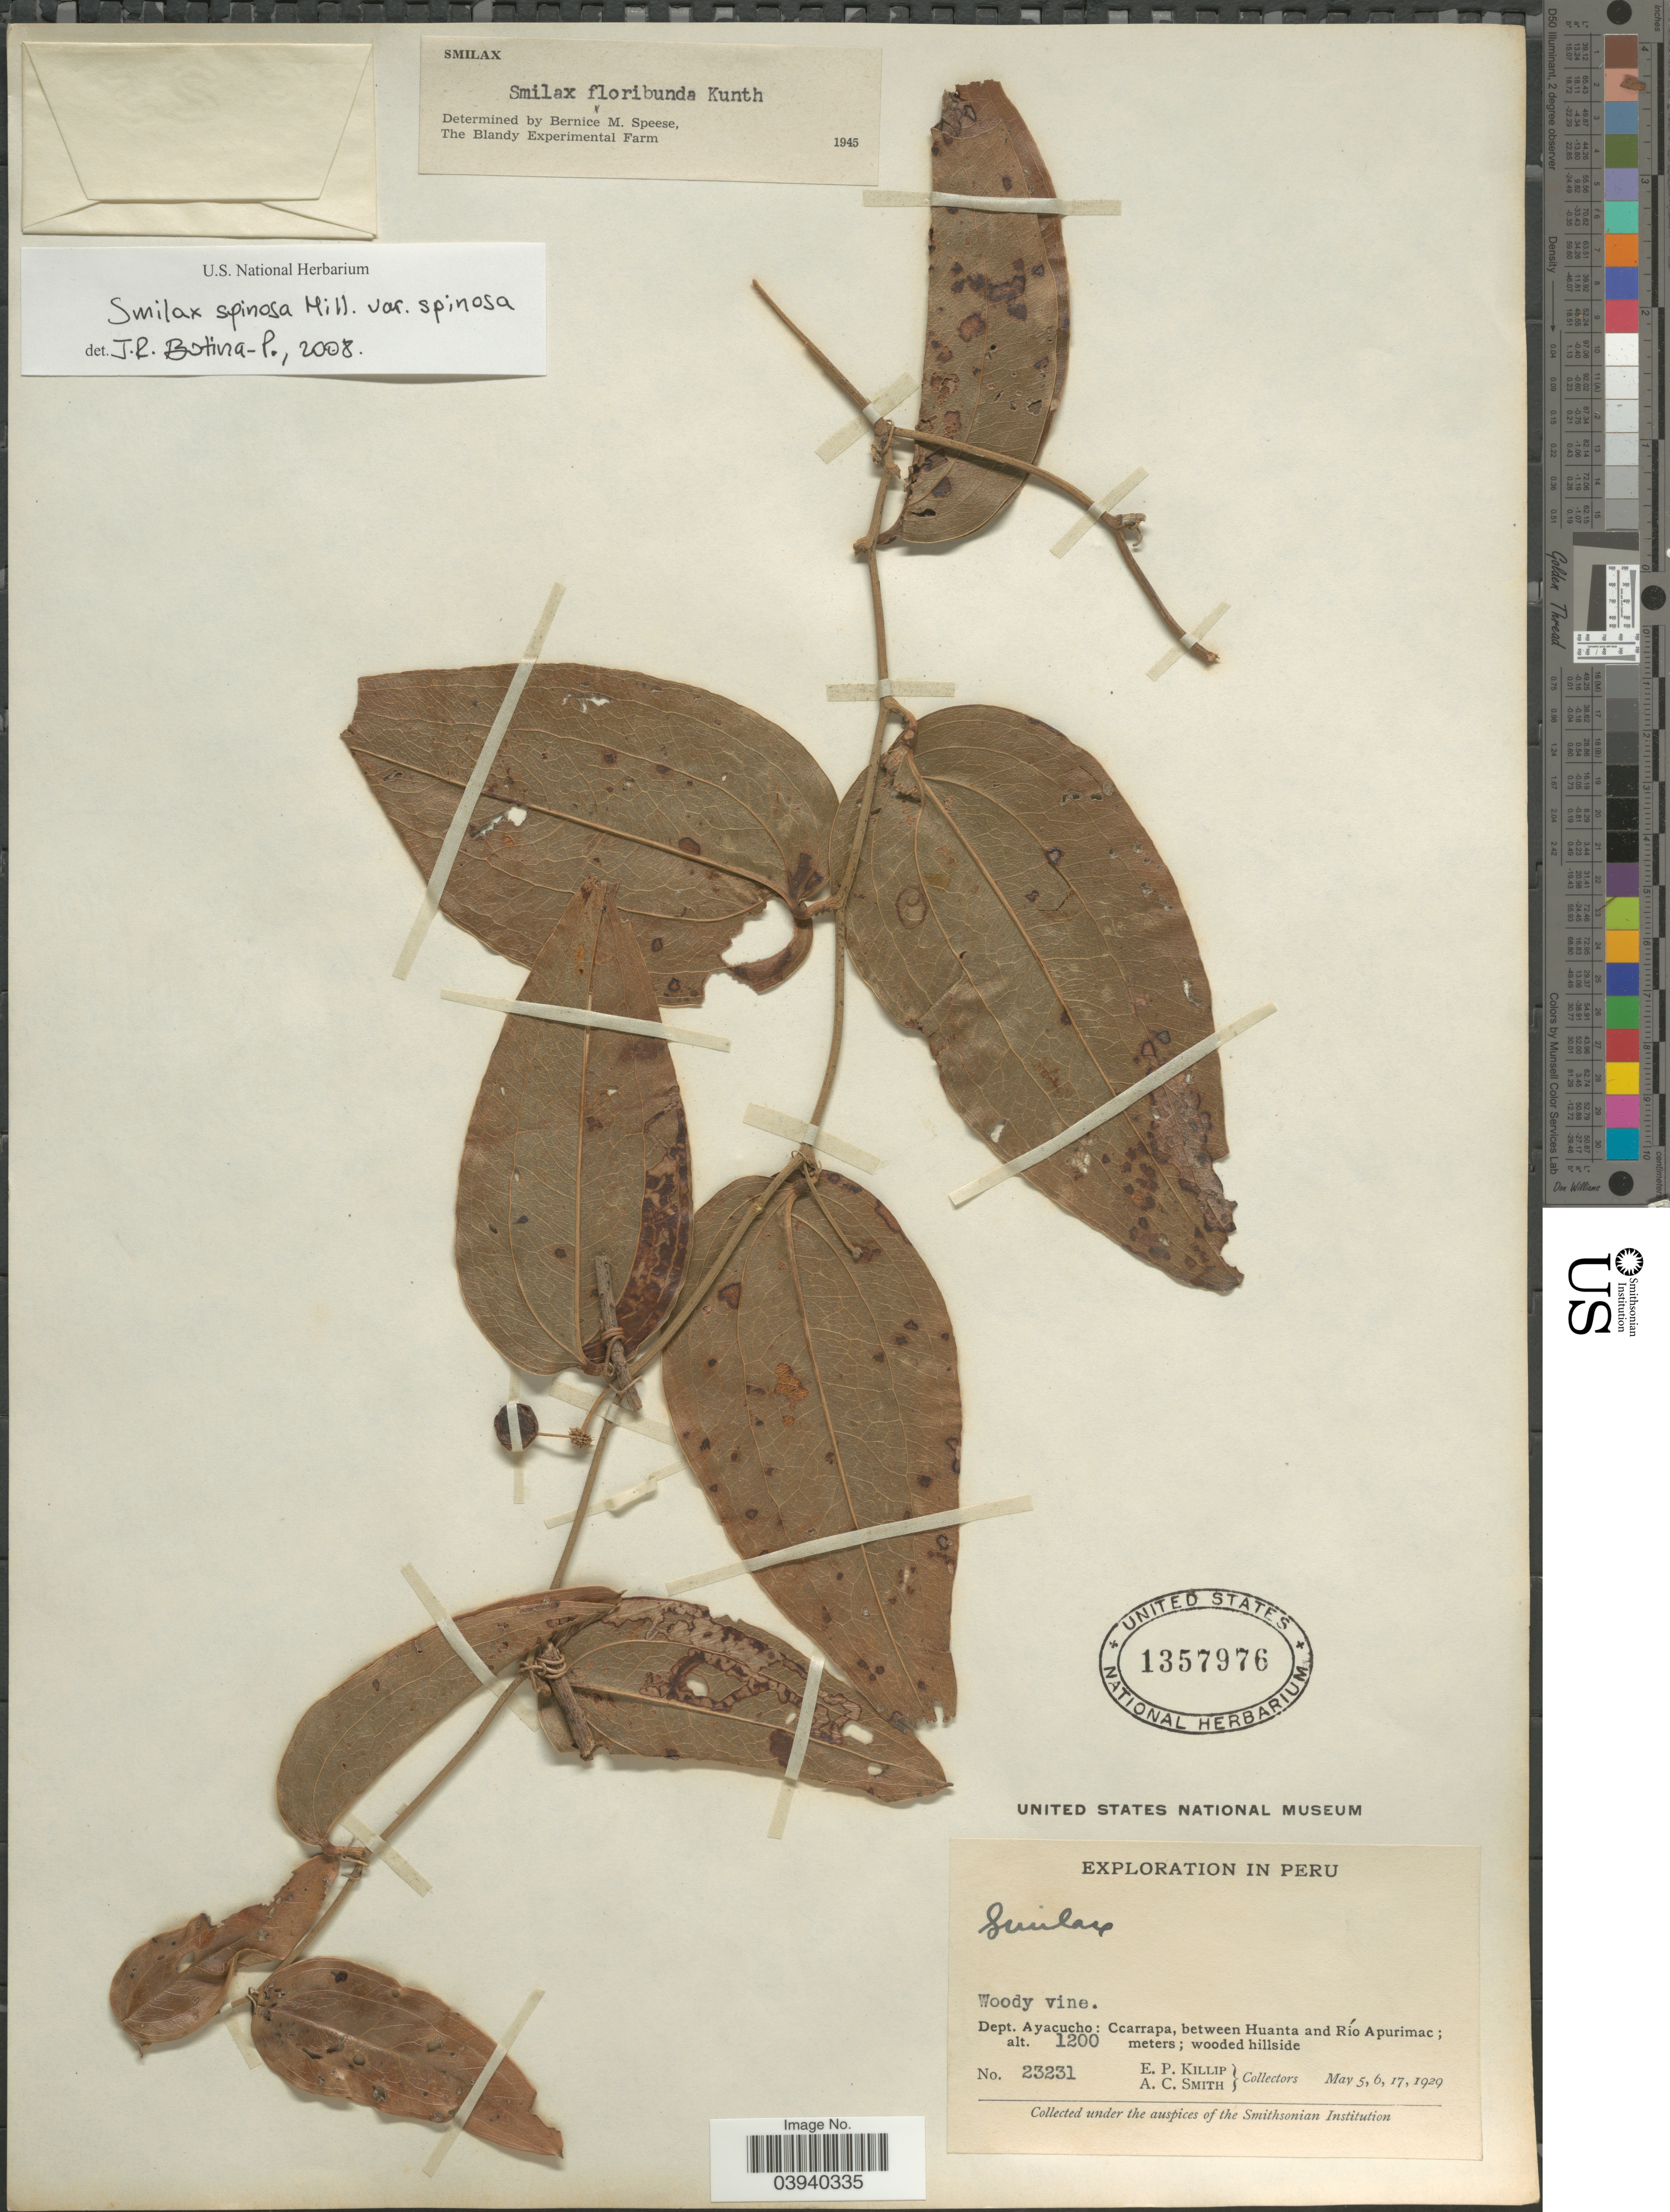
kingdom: Plantae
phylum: Tracheophyta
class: Liliopsida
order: Liliales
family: Smilacaceae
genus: Smilax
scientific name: Smilax spinosa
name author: Mill.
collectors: E. P. Killip & A. C. Smith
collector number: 23231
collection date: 1929-05-05/1929-05-17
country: Peru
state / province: Ayacucho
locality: Dept. Ayacucho: Ccarrapa, between Huanta and Río Apurimac.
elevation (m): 1200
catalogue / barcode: US 1357976